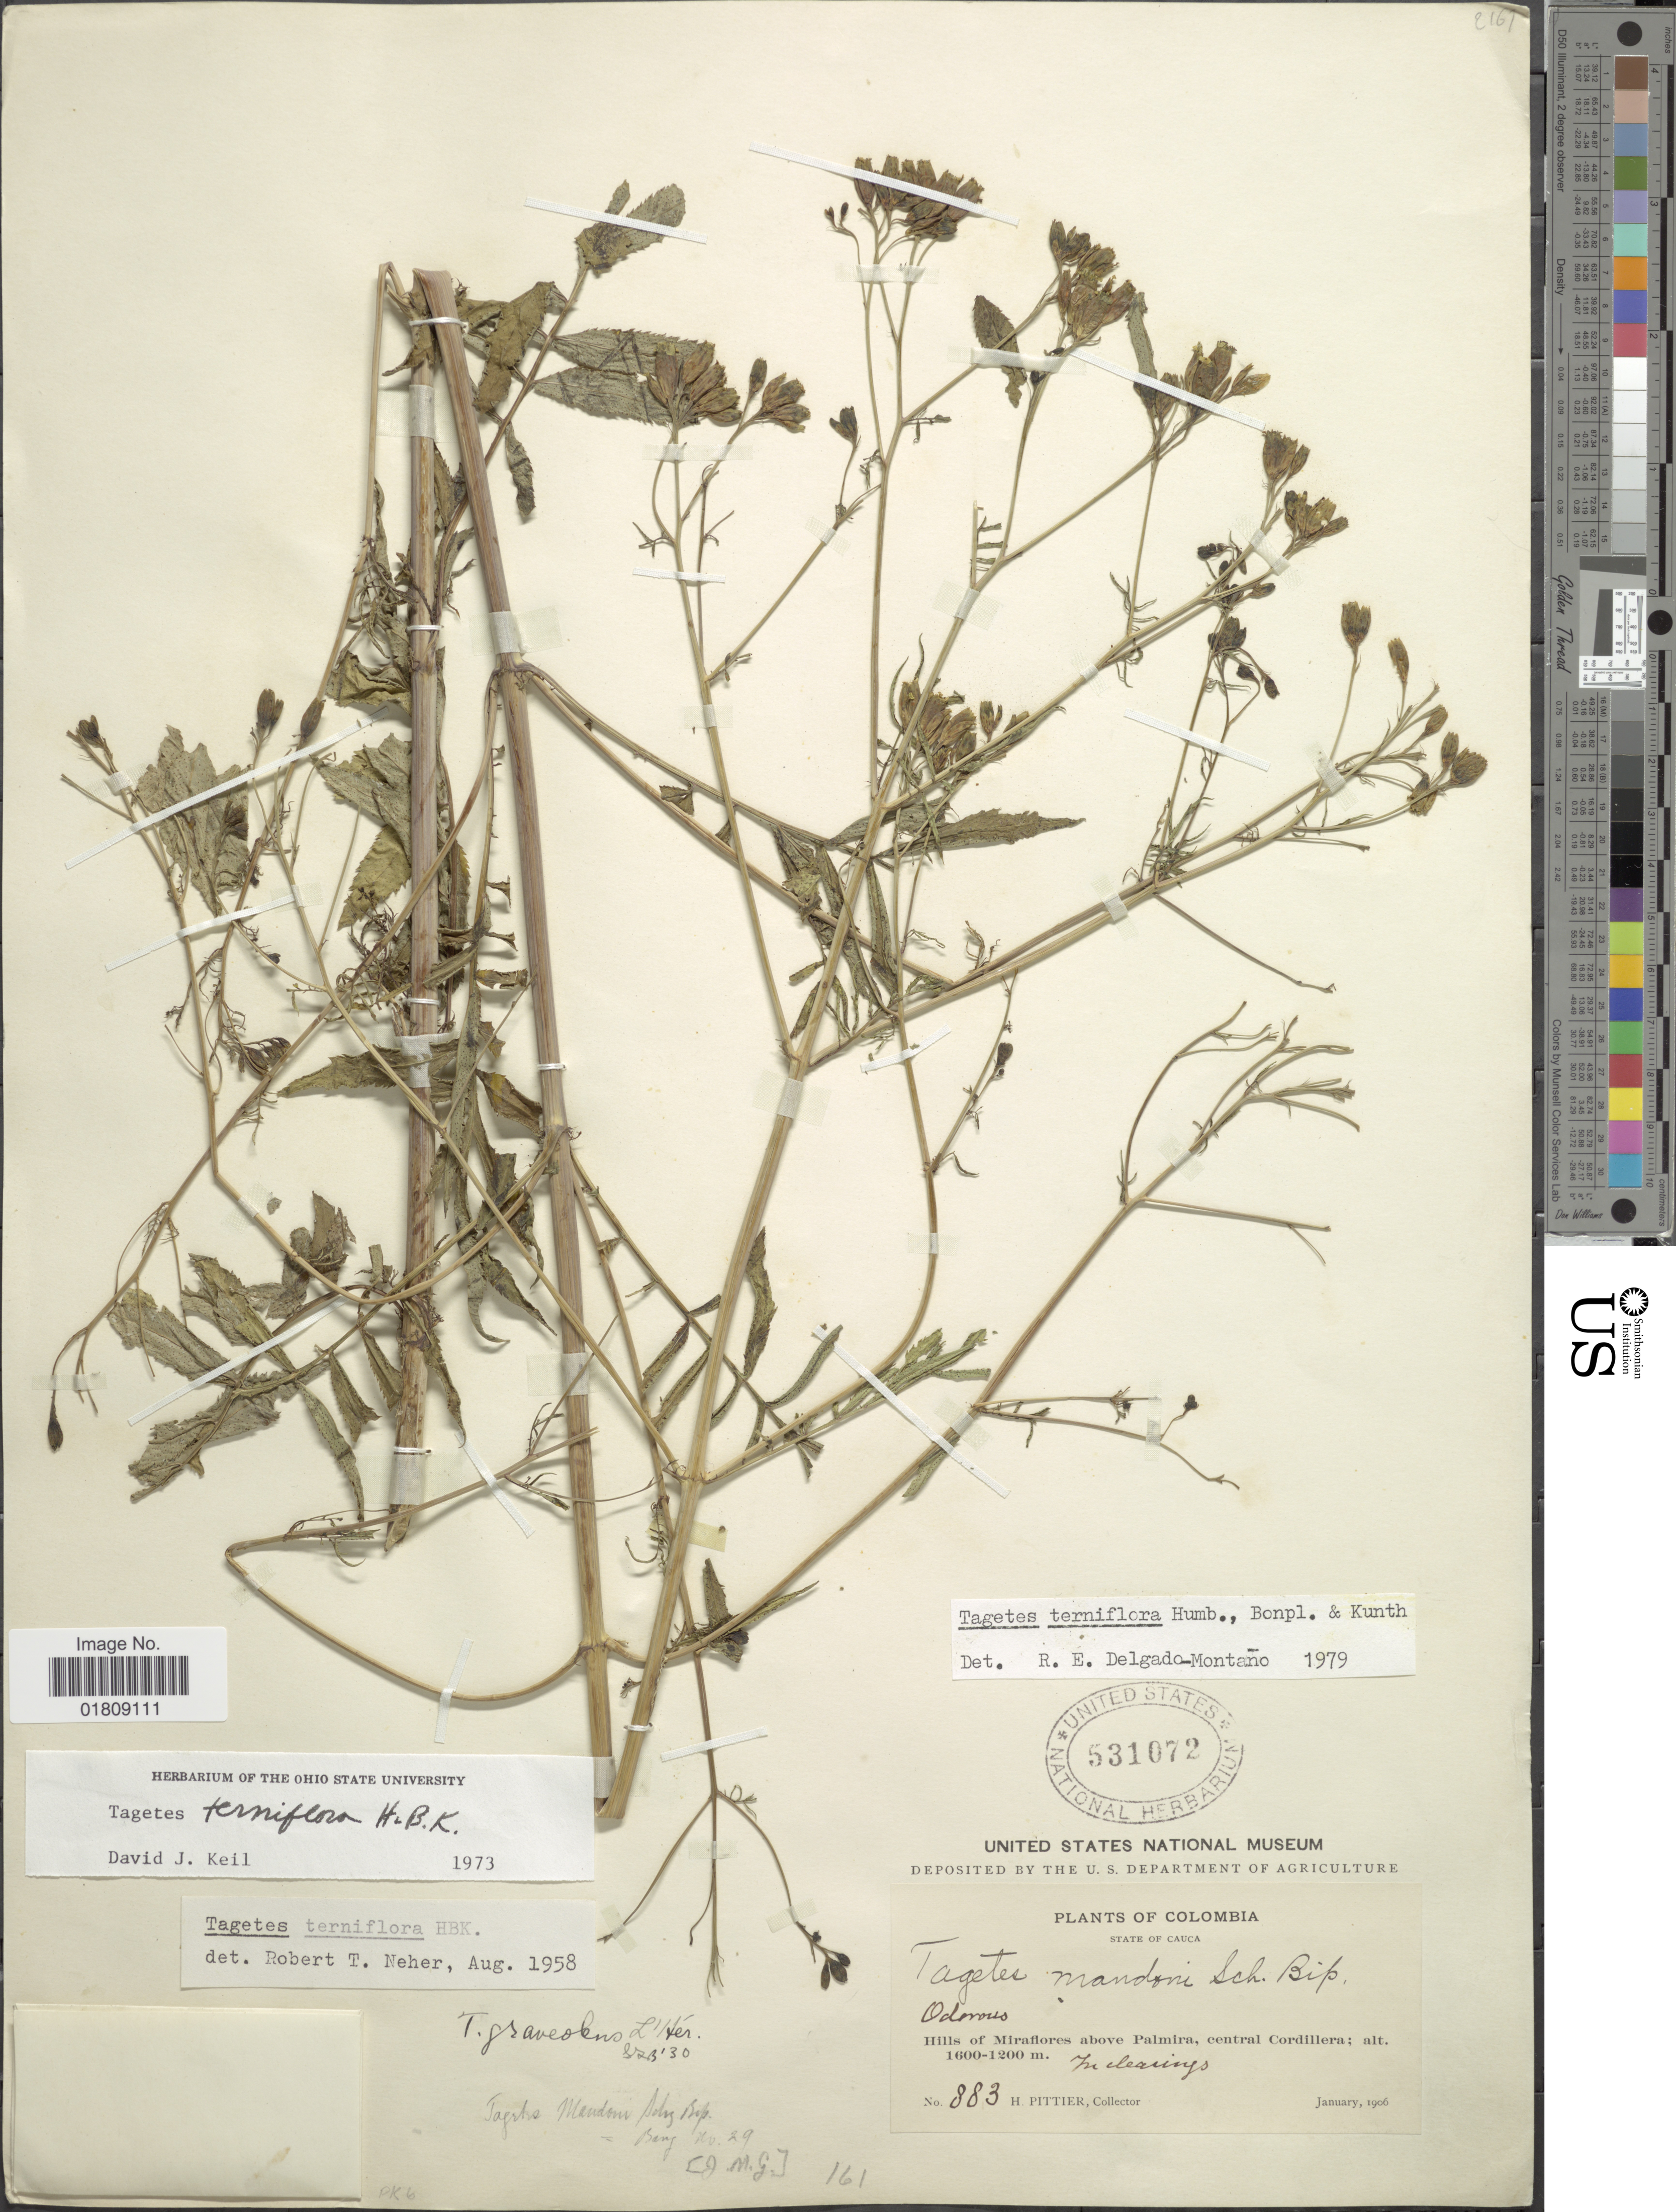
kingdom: Plantae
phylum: Tracheophyta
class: Magnoliopsida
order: Asterales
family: Asteraceae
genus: Tagetes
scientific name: Tagetes terniflora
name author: Kunth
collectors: H. F. Pittier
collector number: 883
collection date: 1906-01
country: Colombia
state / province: Cauca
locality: Hills of Miraflores above Palmira, central Cordillera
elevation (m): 1200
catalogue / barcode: US 531072